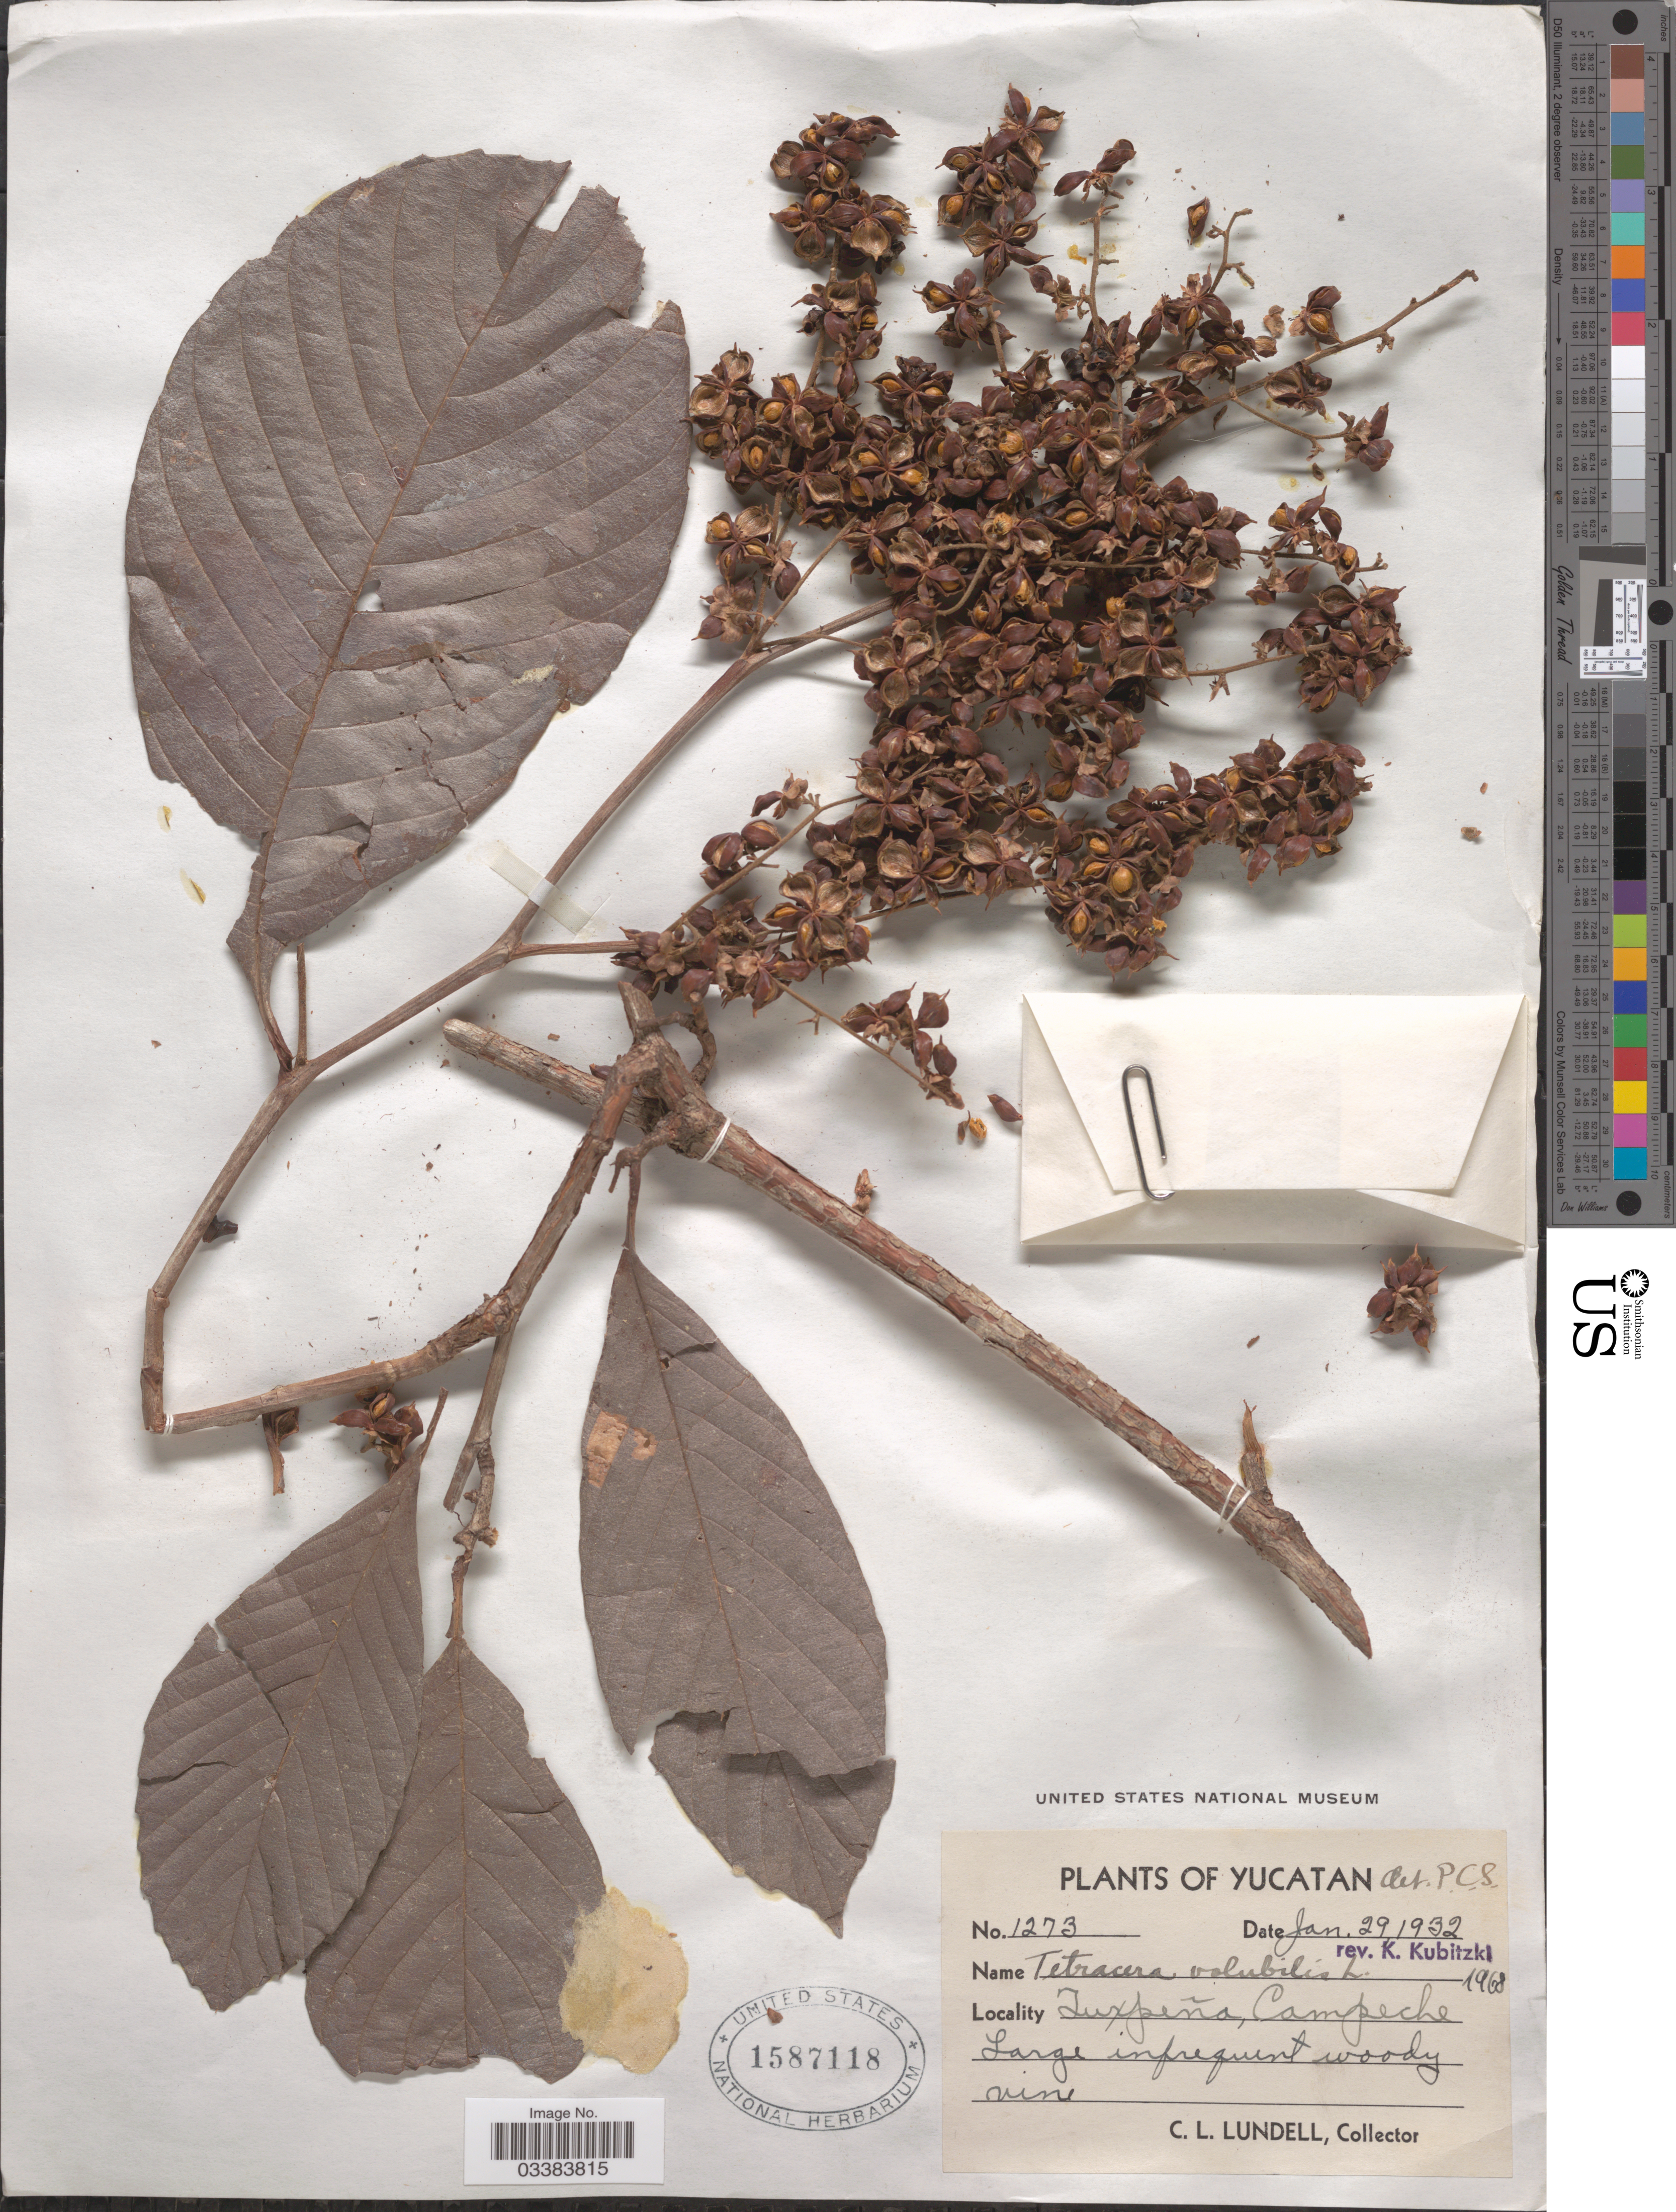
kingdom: Plantae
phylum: Tracheophyta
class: Magnoliopsida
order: Dilleniales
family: Dilleniaceae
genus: Tetracera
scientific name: Tetracera volubilis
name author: L.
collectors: C. L. Lundell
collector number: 1273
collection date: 1932-01-29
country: Mexico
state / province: Campeche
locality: Tuxpeña.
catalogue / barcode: US 1587118